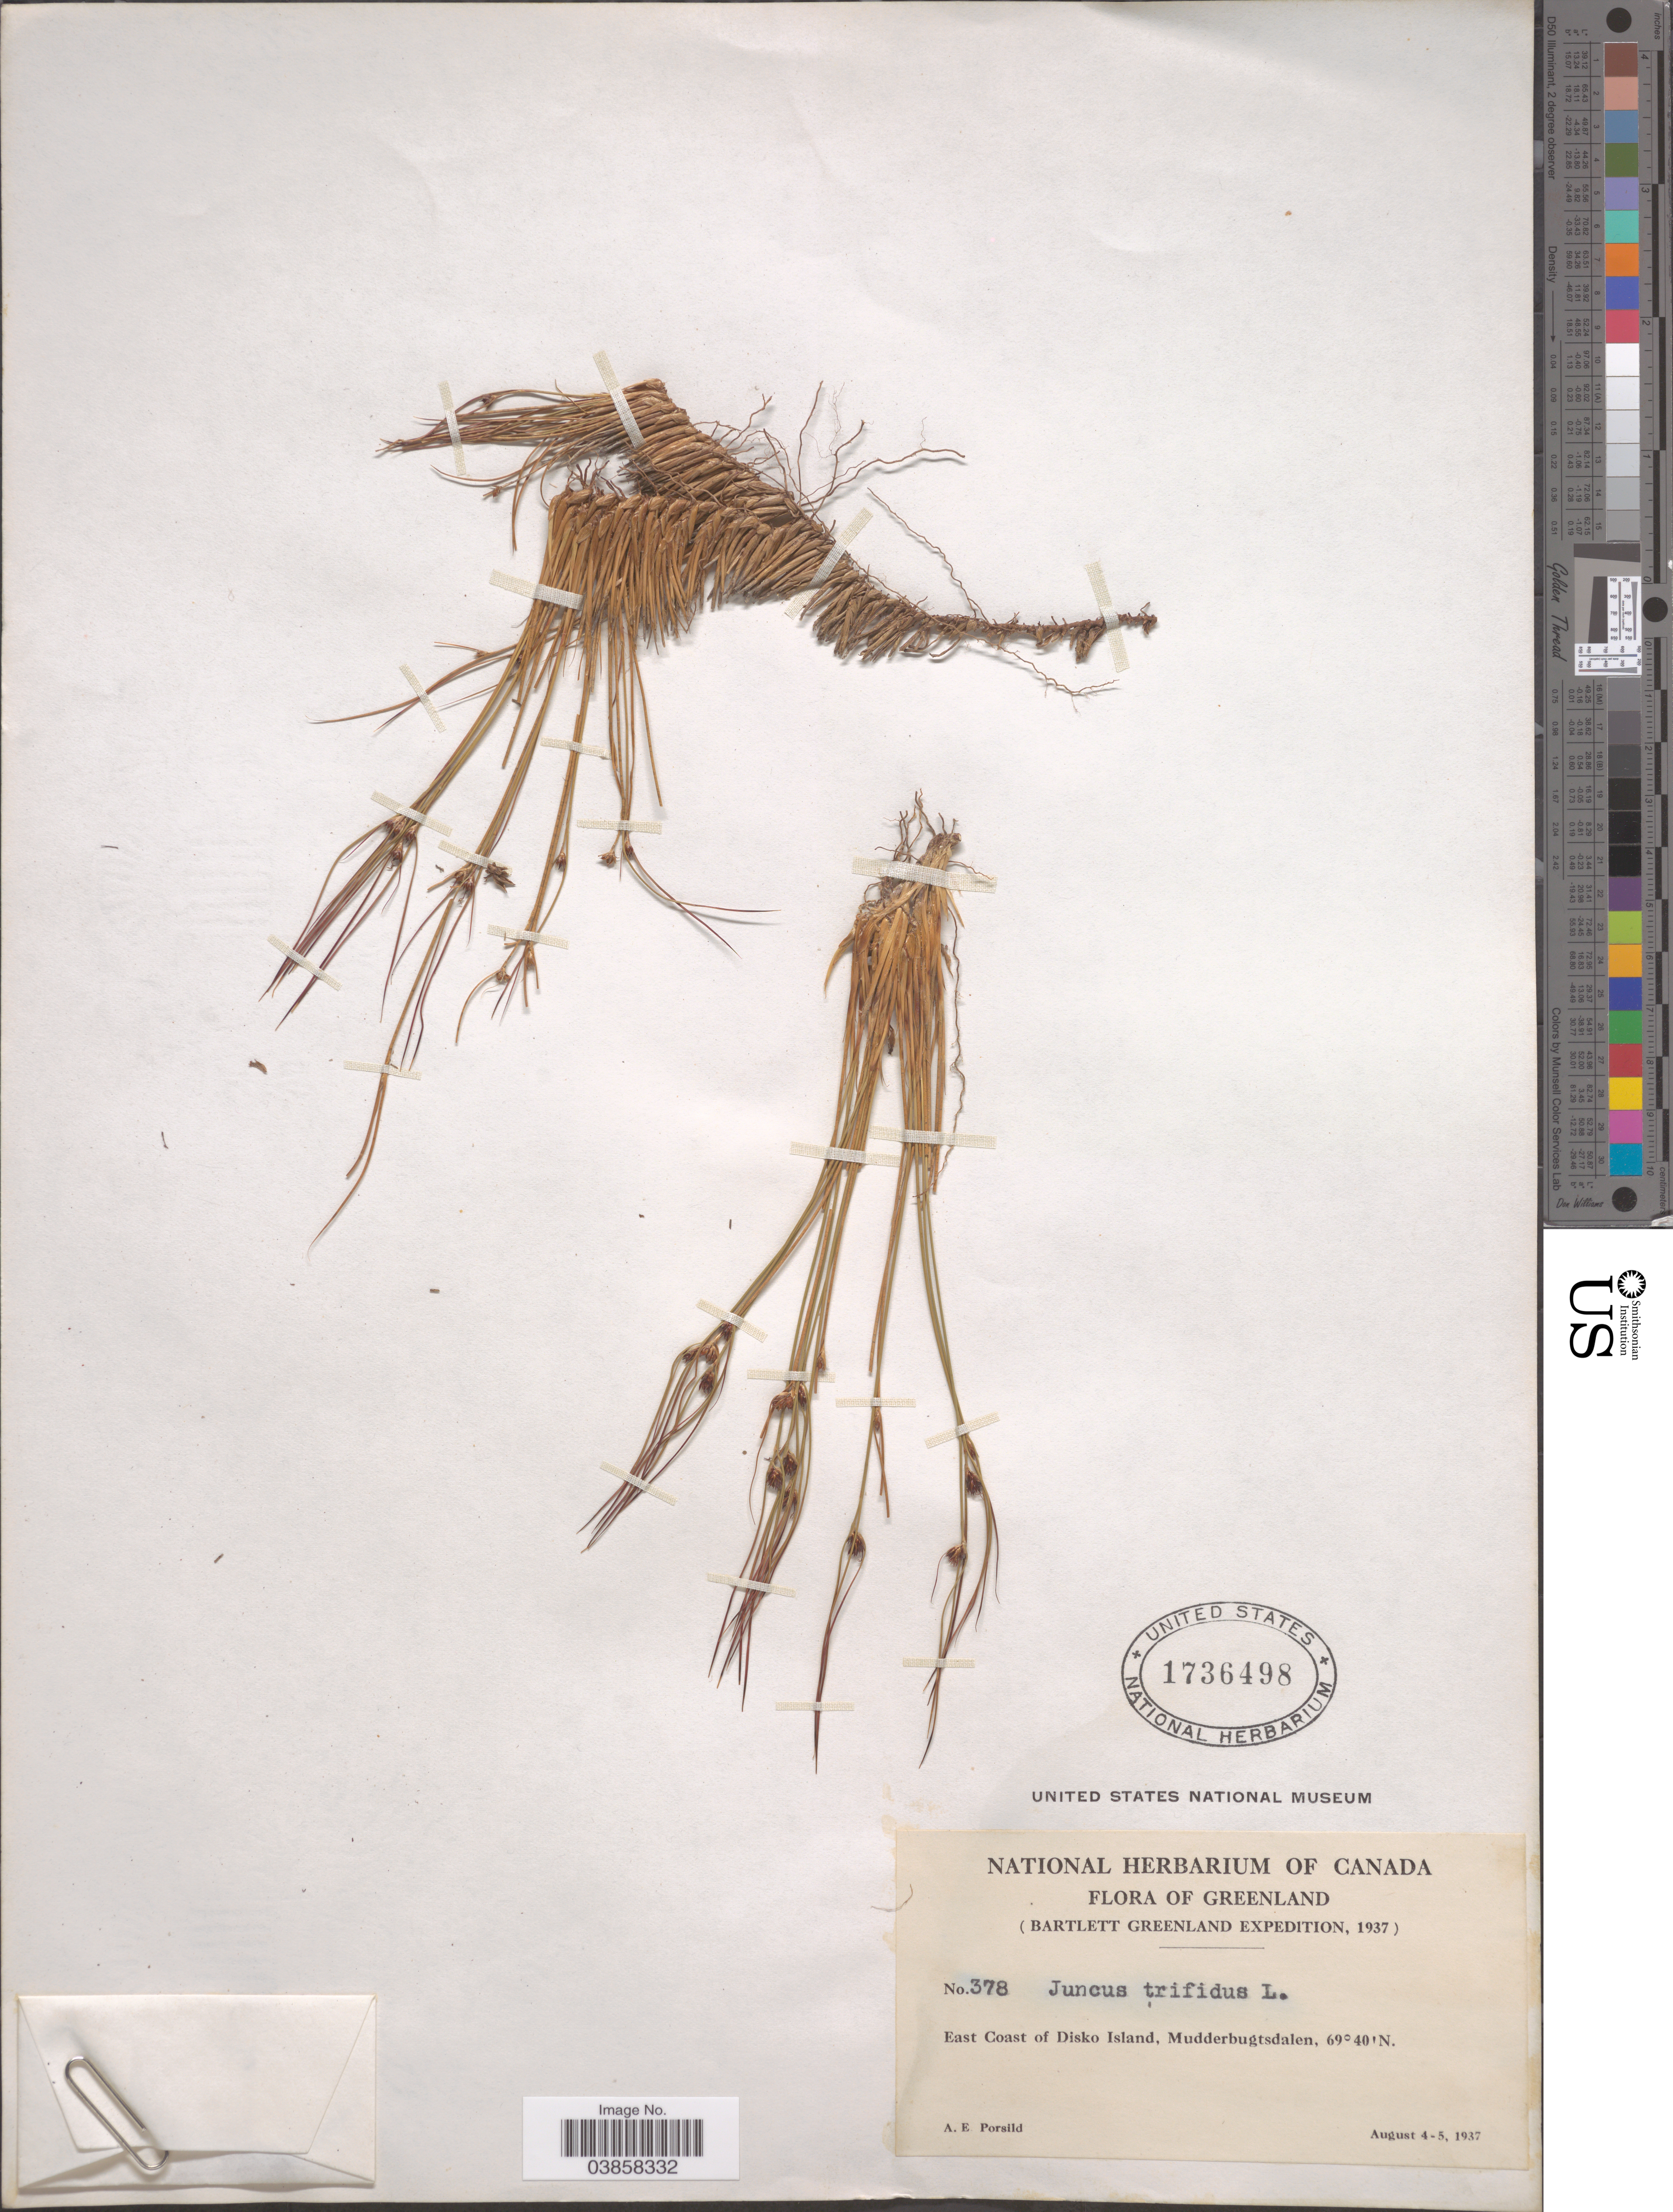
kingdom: Plantae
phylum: Tracheophyta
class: Liliopsida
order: Poales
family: Juncaceae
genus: Juncus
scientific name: Juncus trifidus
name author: L.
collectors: A. E. Porsild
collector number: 378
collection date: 1937-08-04/1937-08-05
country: Greenland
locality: East Coast of Disko Island, Mudderbugtsdalen.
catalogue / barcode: US 1736498